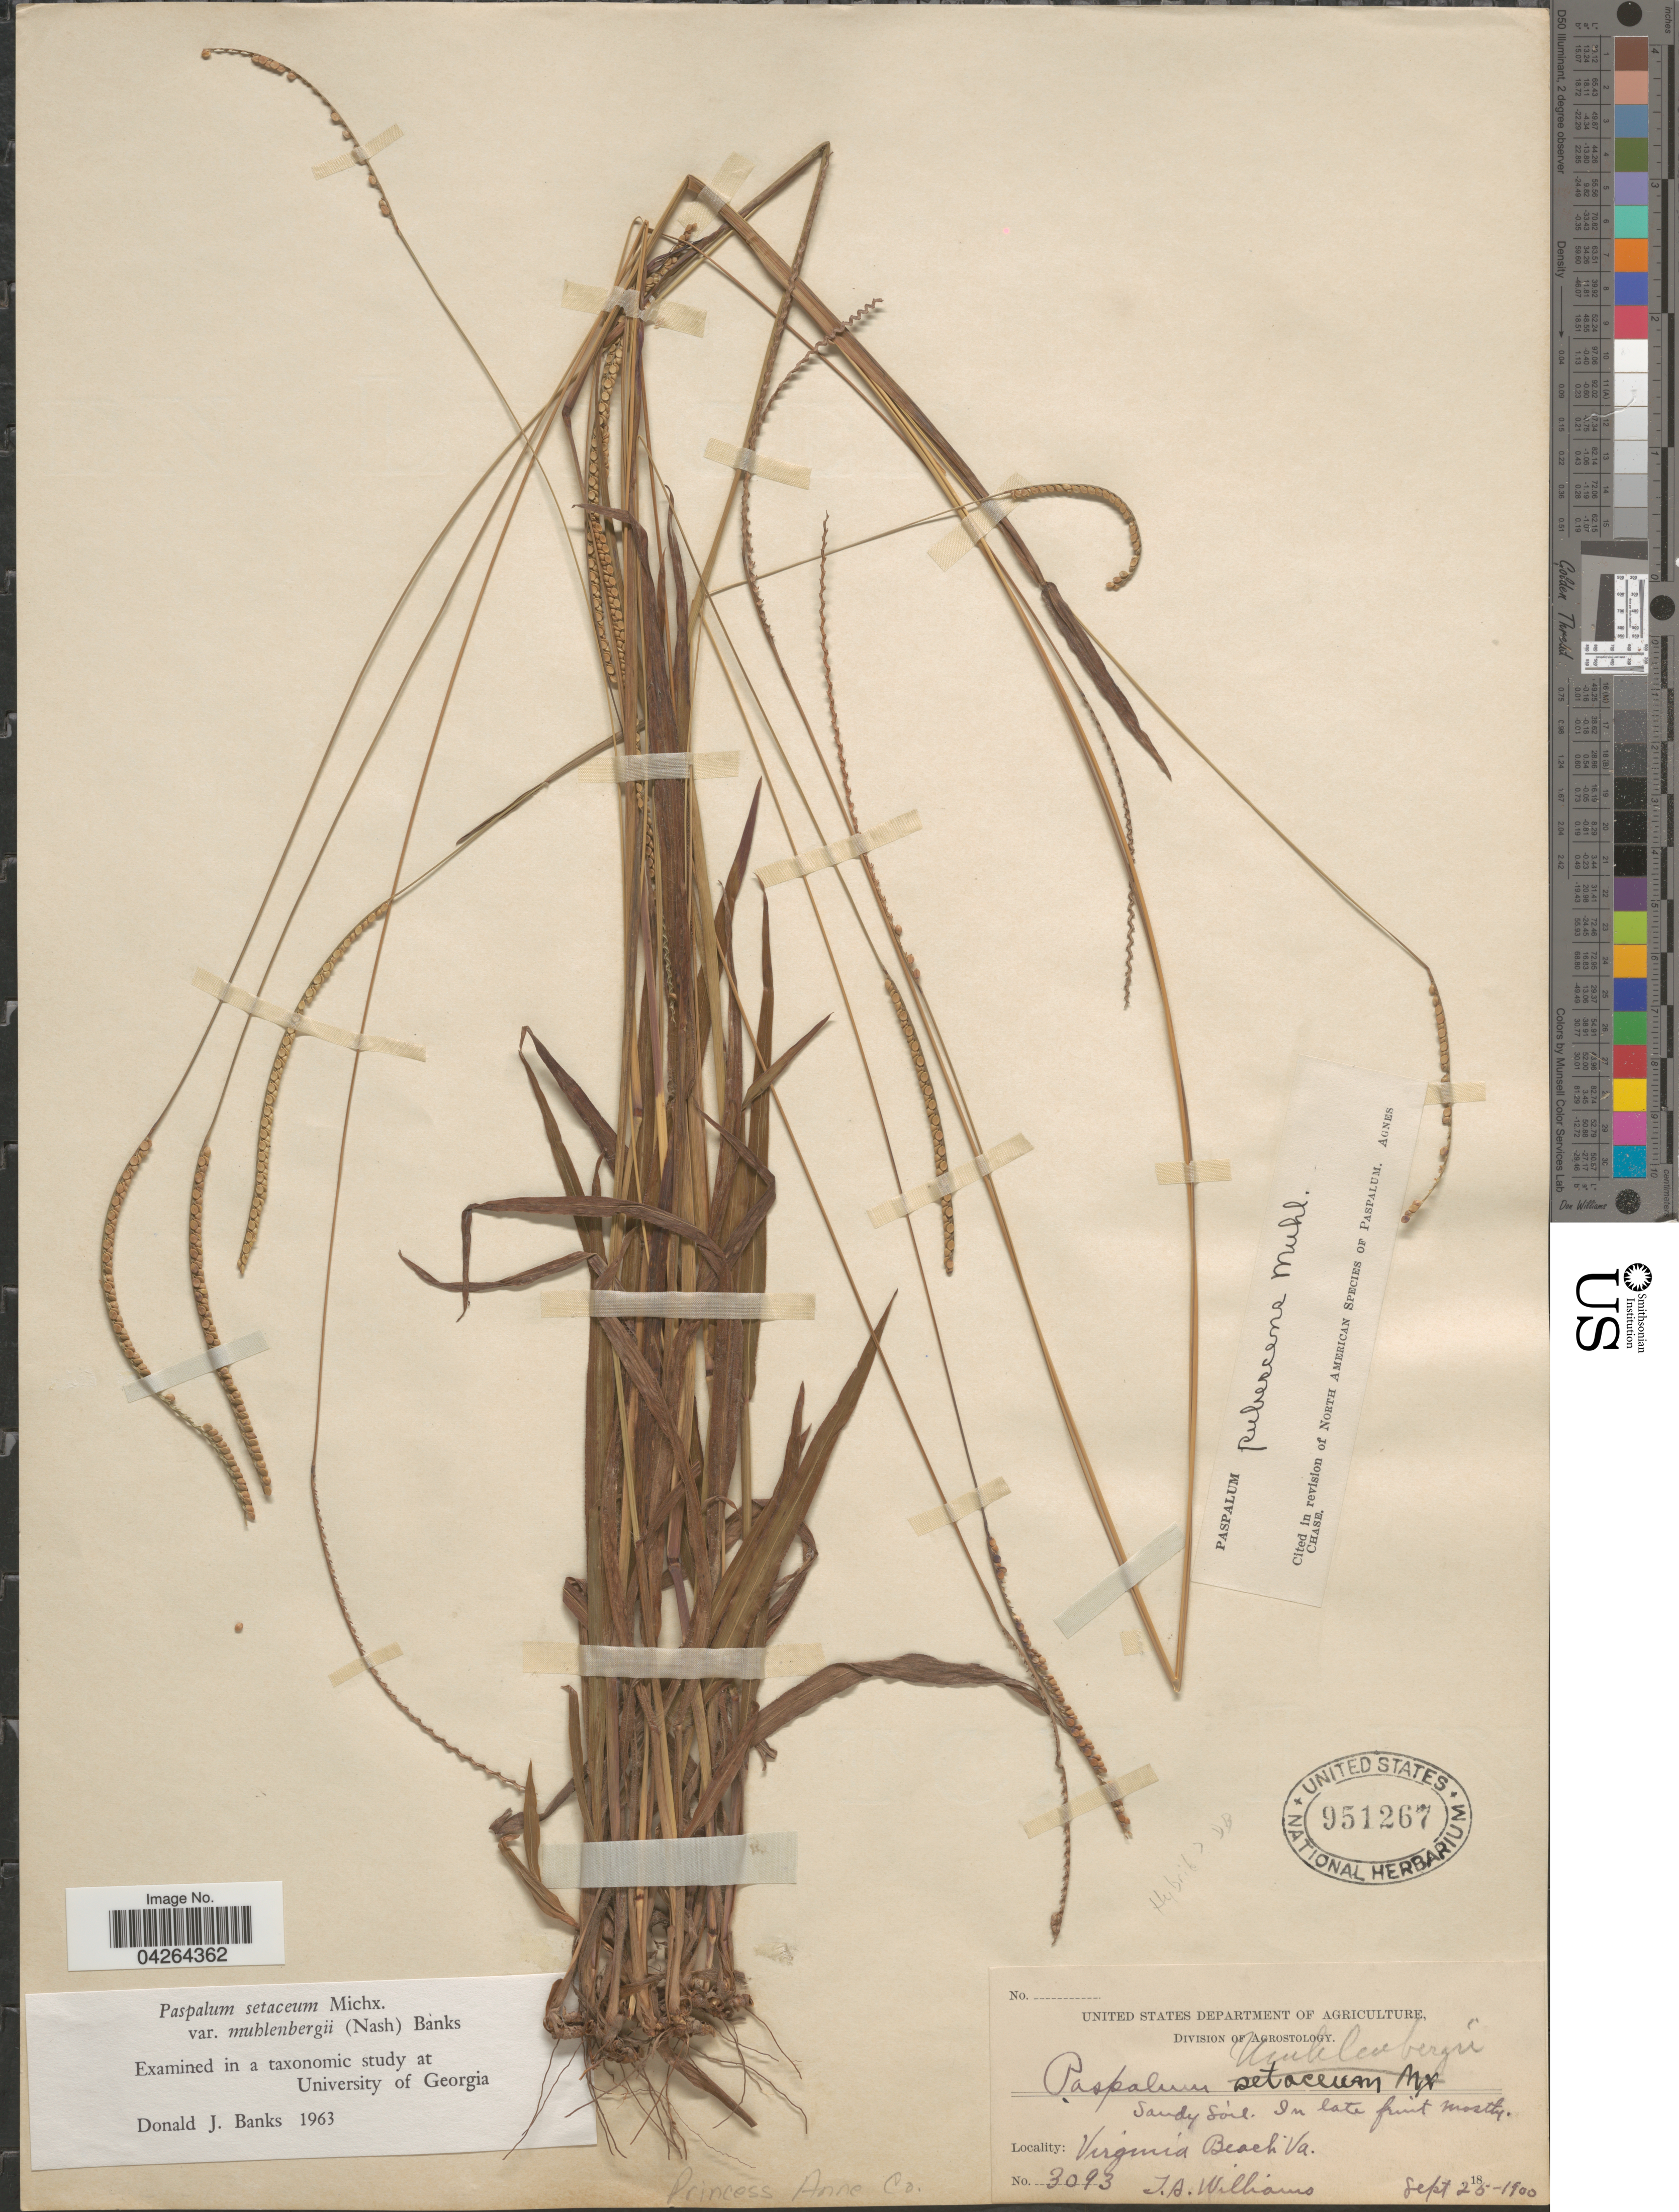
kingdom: Plantae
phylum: Tracheophyta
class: Liliopsida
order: Poales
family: Poaceae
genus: Paspalum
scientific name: Paspalum setaceum var. muhlenbergii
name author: (Nash) D.J. Banks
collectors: J. A. Williams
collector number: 3093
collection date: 1900-09-25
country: United States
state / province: Virginia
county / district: City of Virginia Beach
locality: Virginia Beach. Princess Anne Co.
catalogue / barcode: US 951267